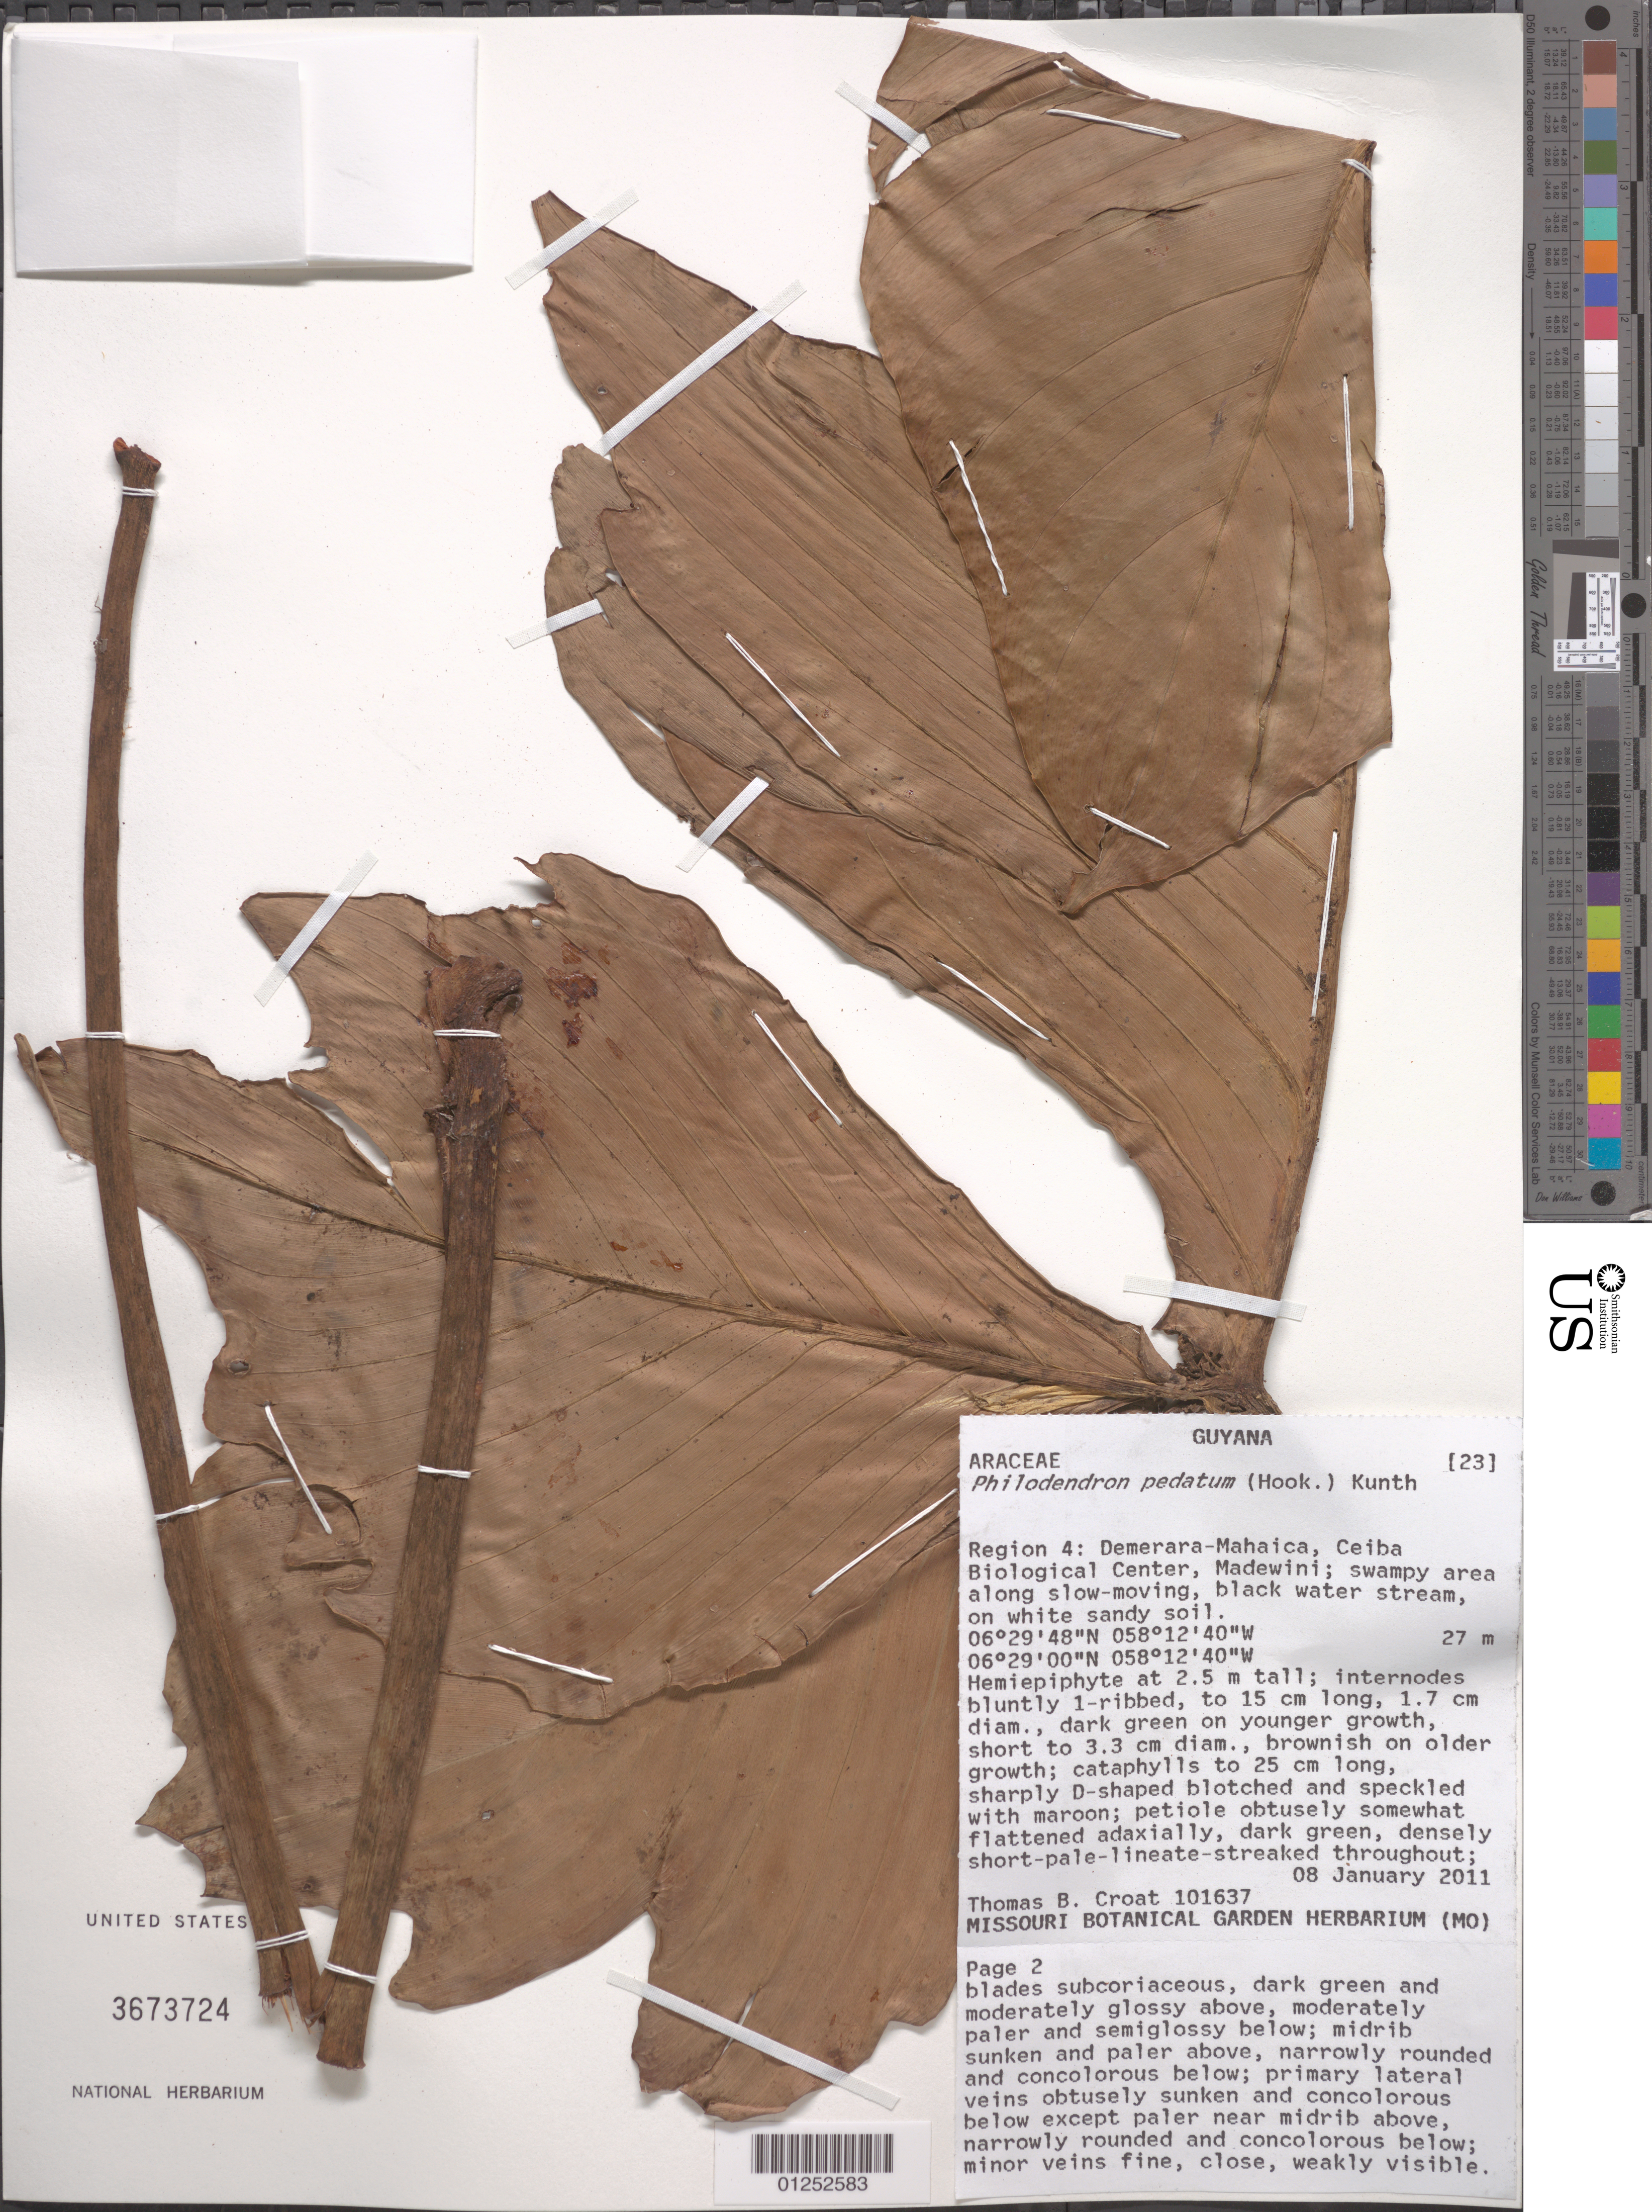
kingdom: Plantae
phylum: Tracheophyta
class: Liliopsida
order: Alismatales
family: Araceae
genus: Philodendron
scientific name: Philodendron pedatum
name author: (Hook.) Kunth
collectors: T. B. Croat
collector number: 101637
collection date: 2011-01-08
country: Guyana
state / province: U. Demerara-Berbice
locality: Ceiba Biological Center, Madewini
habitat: Swampy area along slow-moving, black water stream, on white sandy soil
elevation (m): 27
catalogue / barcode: US 3673724